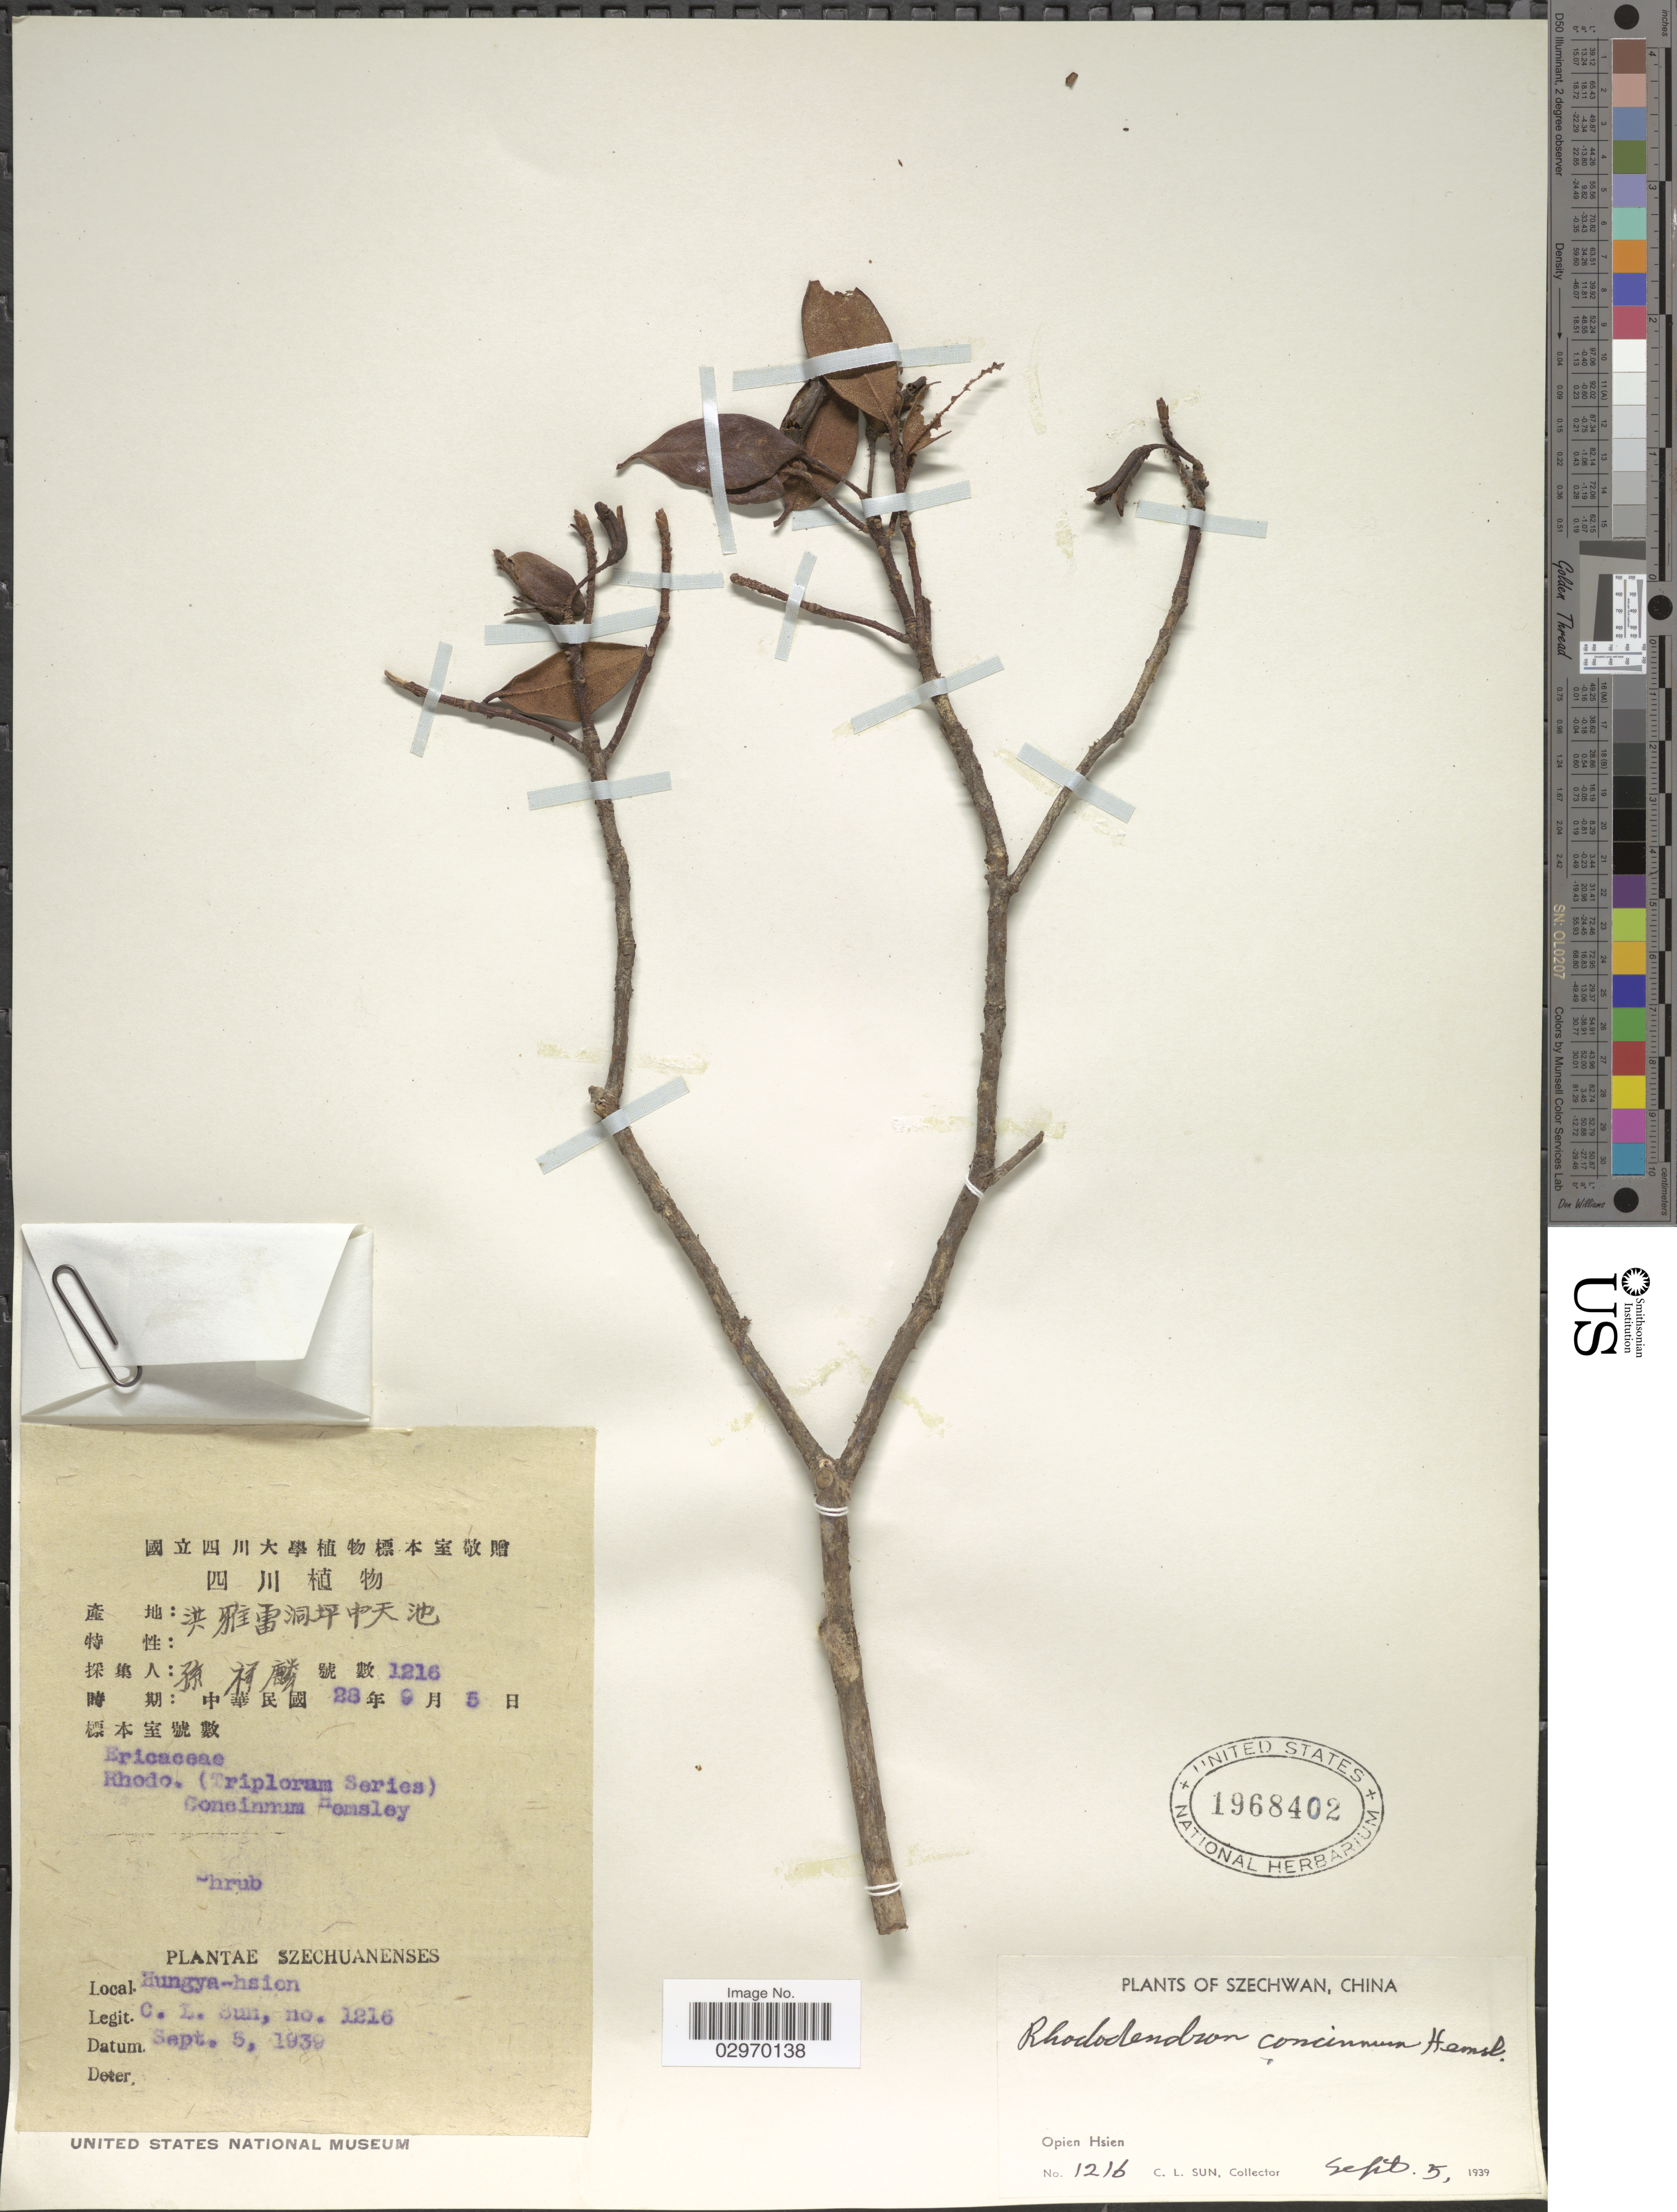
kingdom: Plantae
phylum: Tracheophyta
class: Magnoliopsida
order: Ericales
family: Ericaceae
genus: Rhododendron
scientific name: Rhododendron concinnum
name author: Hemsl.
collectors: C. Sun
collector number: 1216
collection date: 1939-09-05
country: China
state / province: Sichuan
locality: Szechwan. Hungya-hsien.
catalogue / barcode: US 1968402